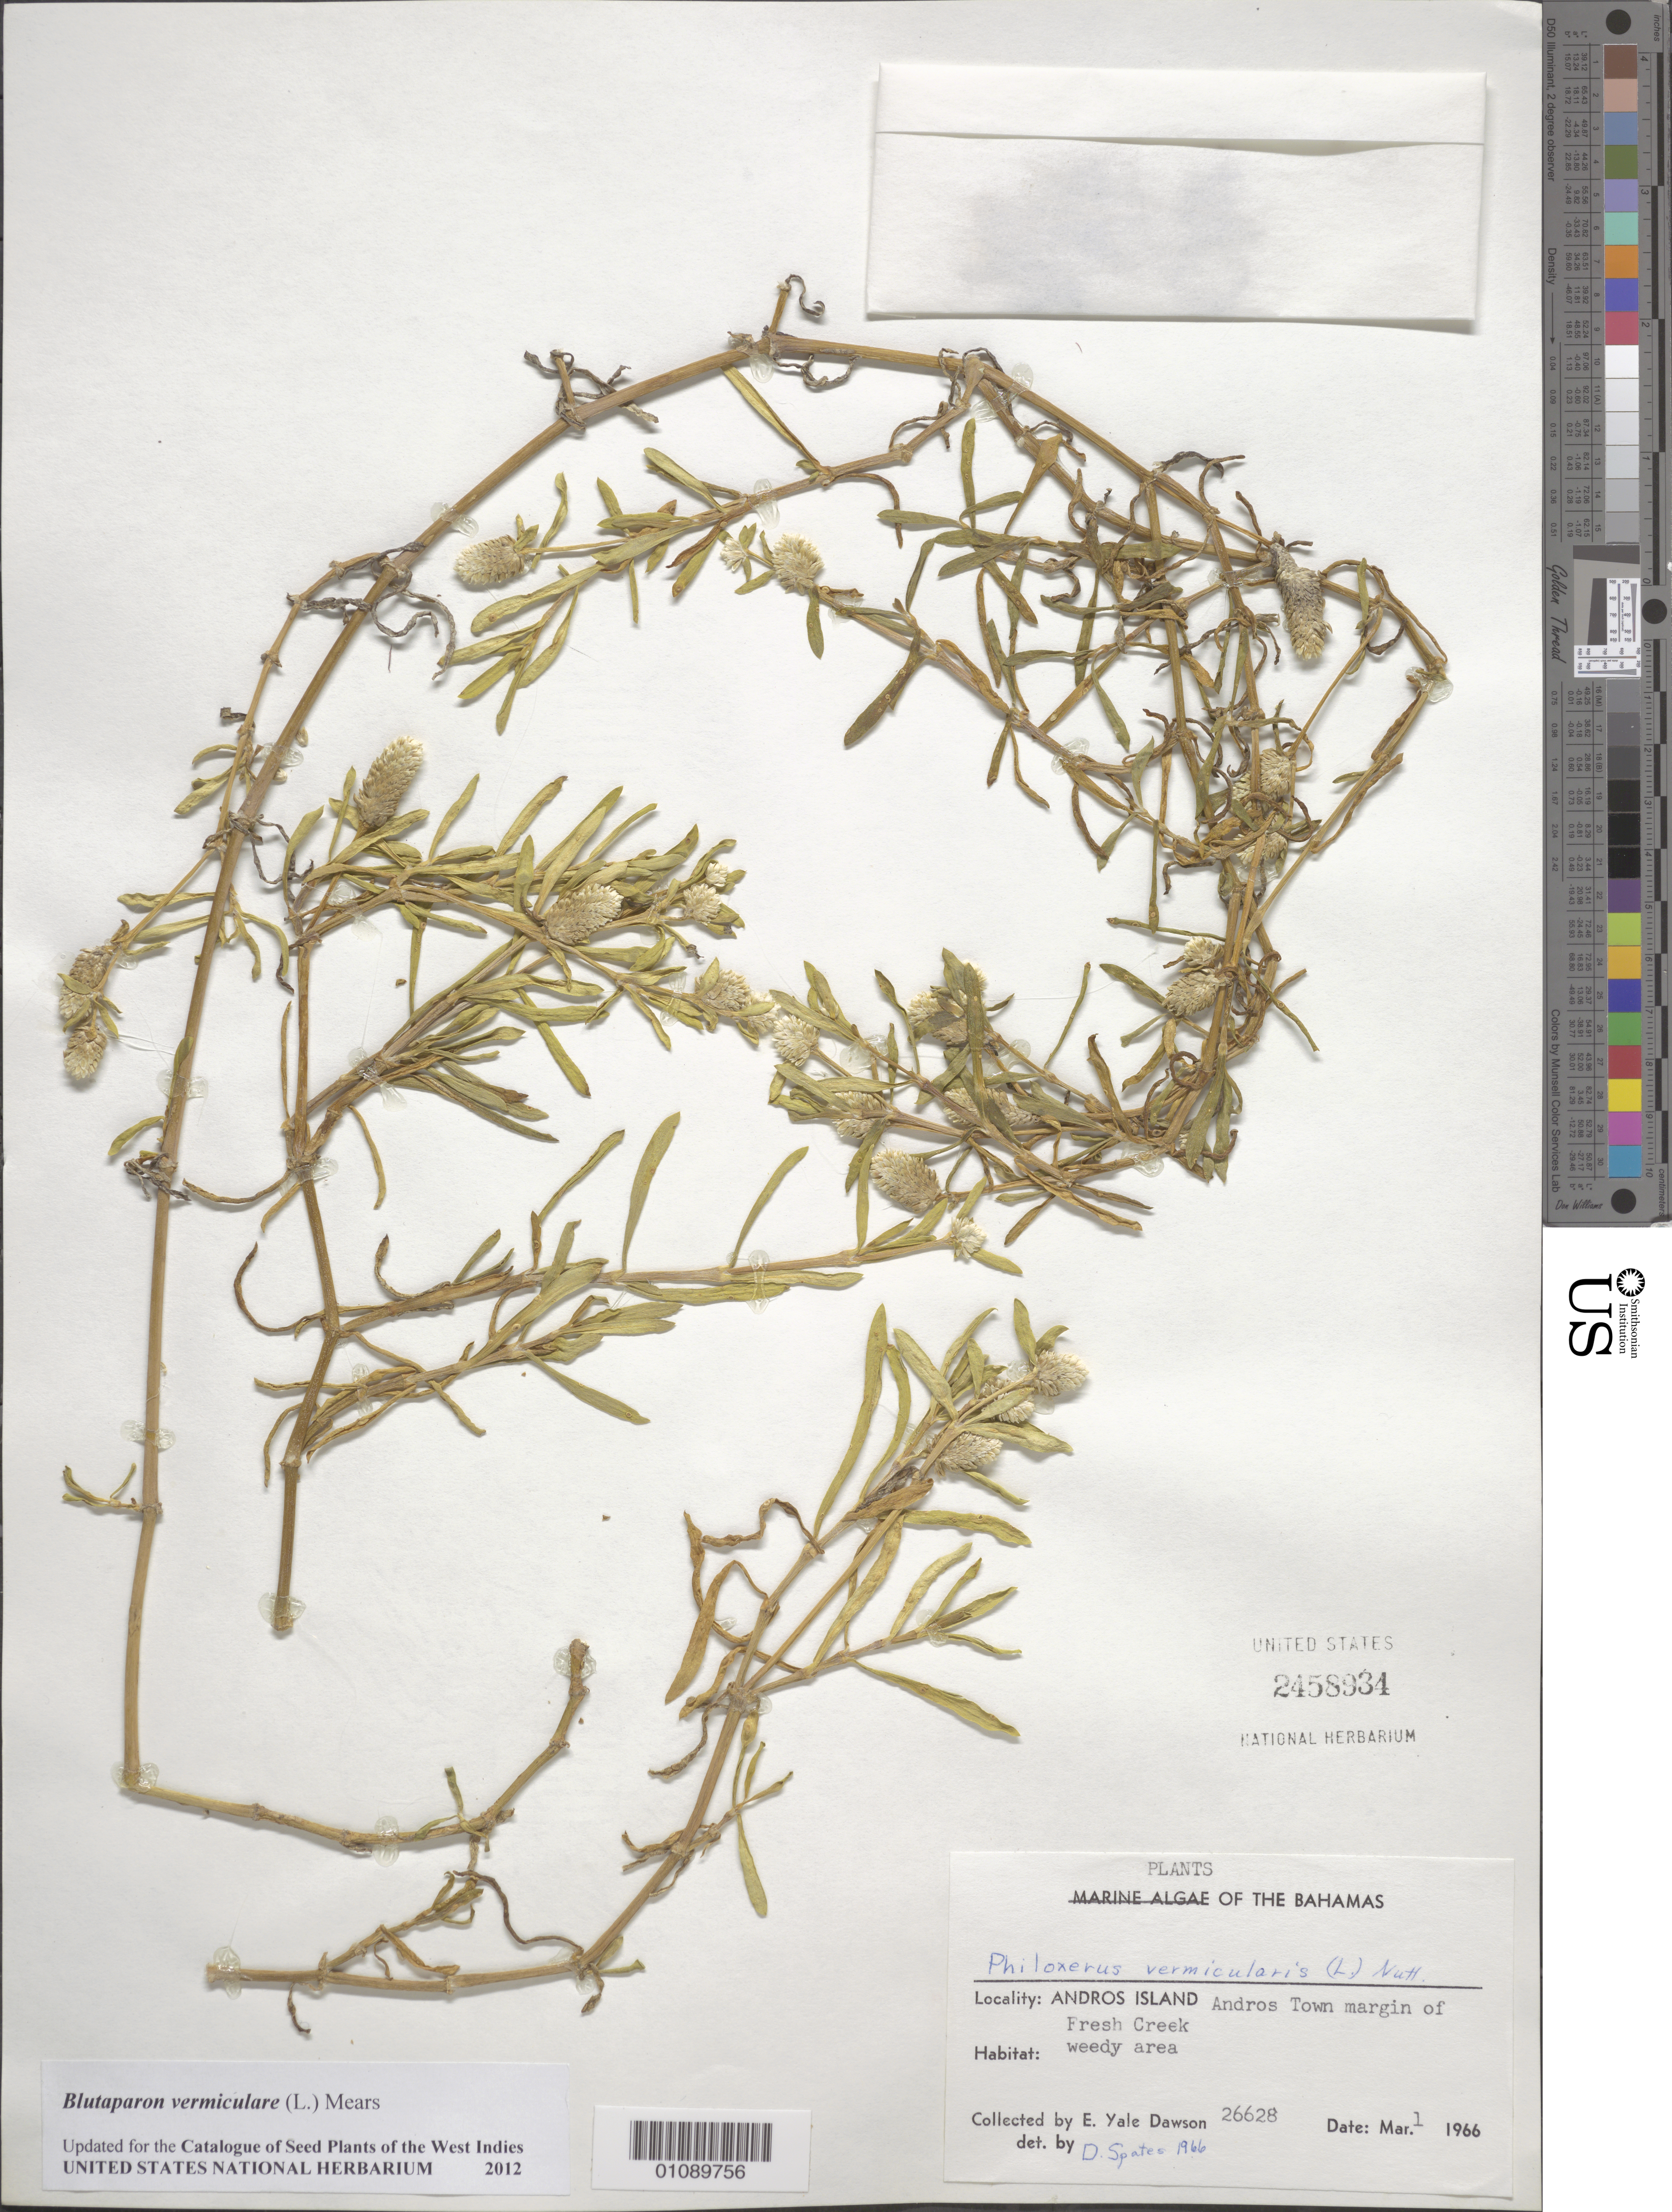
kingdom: Plantae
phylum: Tracheophyta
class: Magnoliopsida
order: Caryophyllales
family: Amaranthaceae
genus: Gomphrena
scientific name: Gomphrena vermicularis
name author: L.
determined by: Strong, Mark T., (BOT), Smithsonian Institution - National Museum of Natural History (UNITED STATES)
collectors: E. Y. Dawson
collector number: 26628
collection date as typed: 01 Mar 1966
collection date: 1966-03-01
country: Bahamas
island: Andros I.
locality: Andros town margin of Fresh Creek.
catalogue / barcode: US 2458934